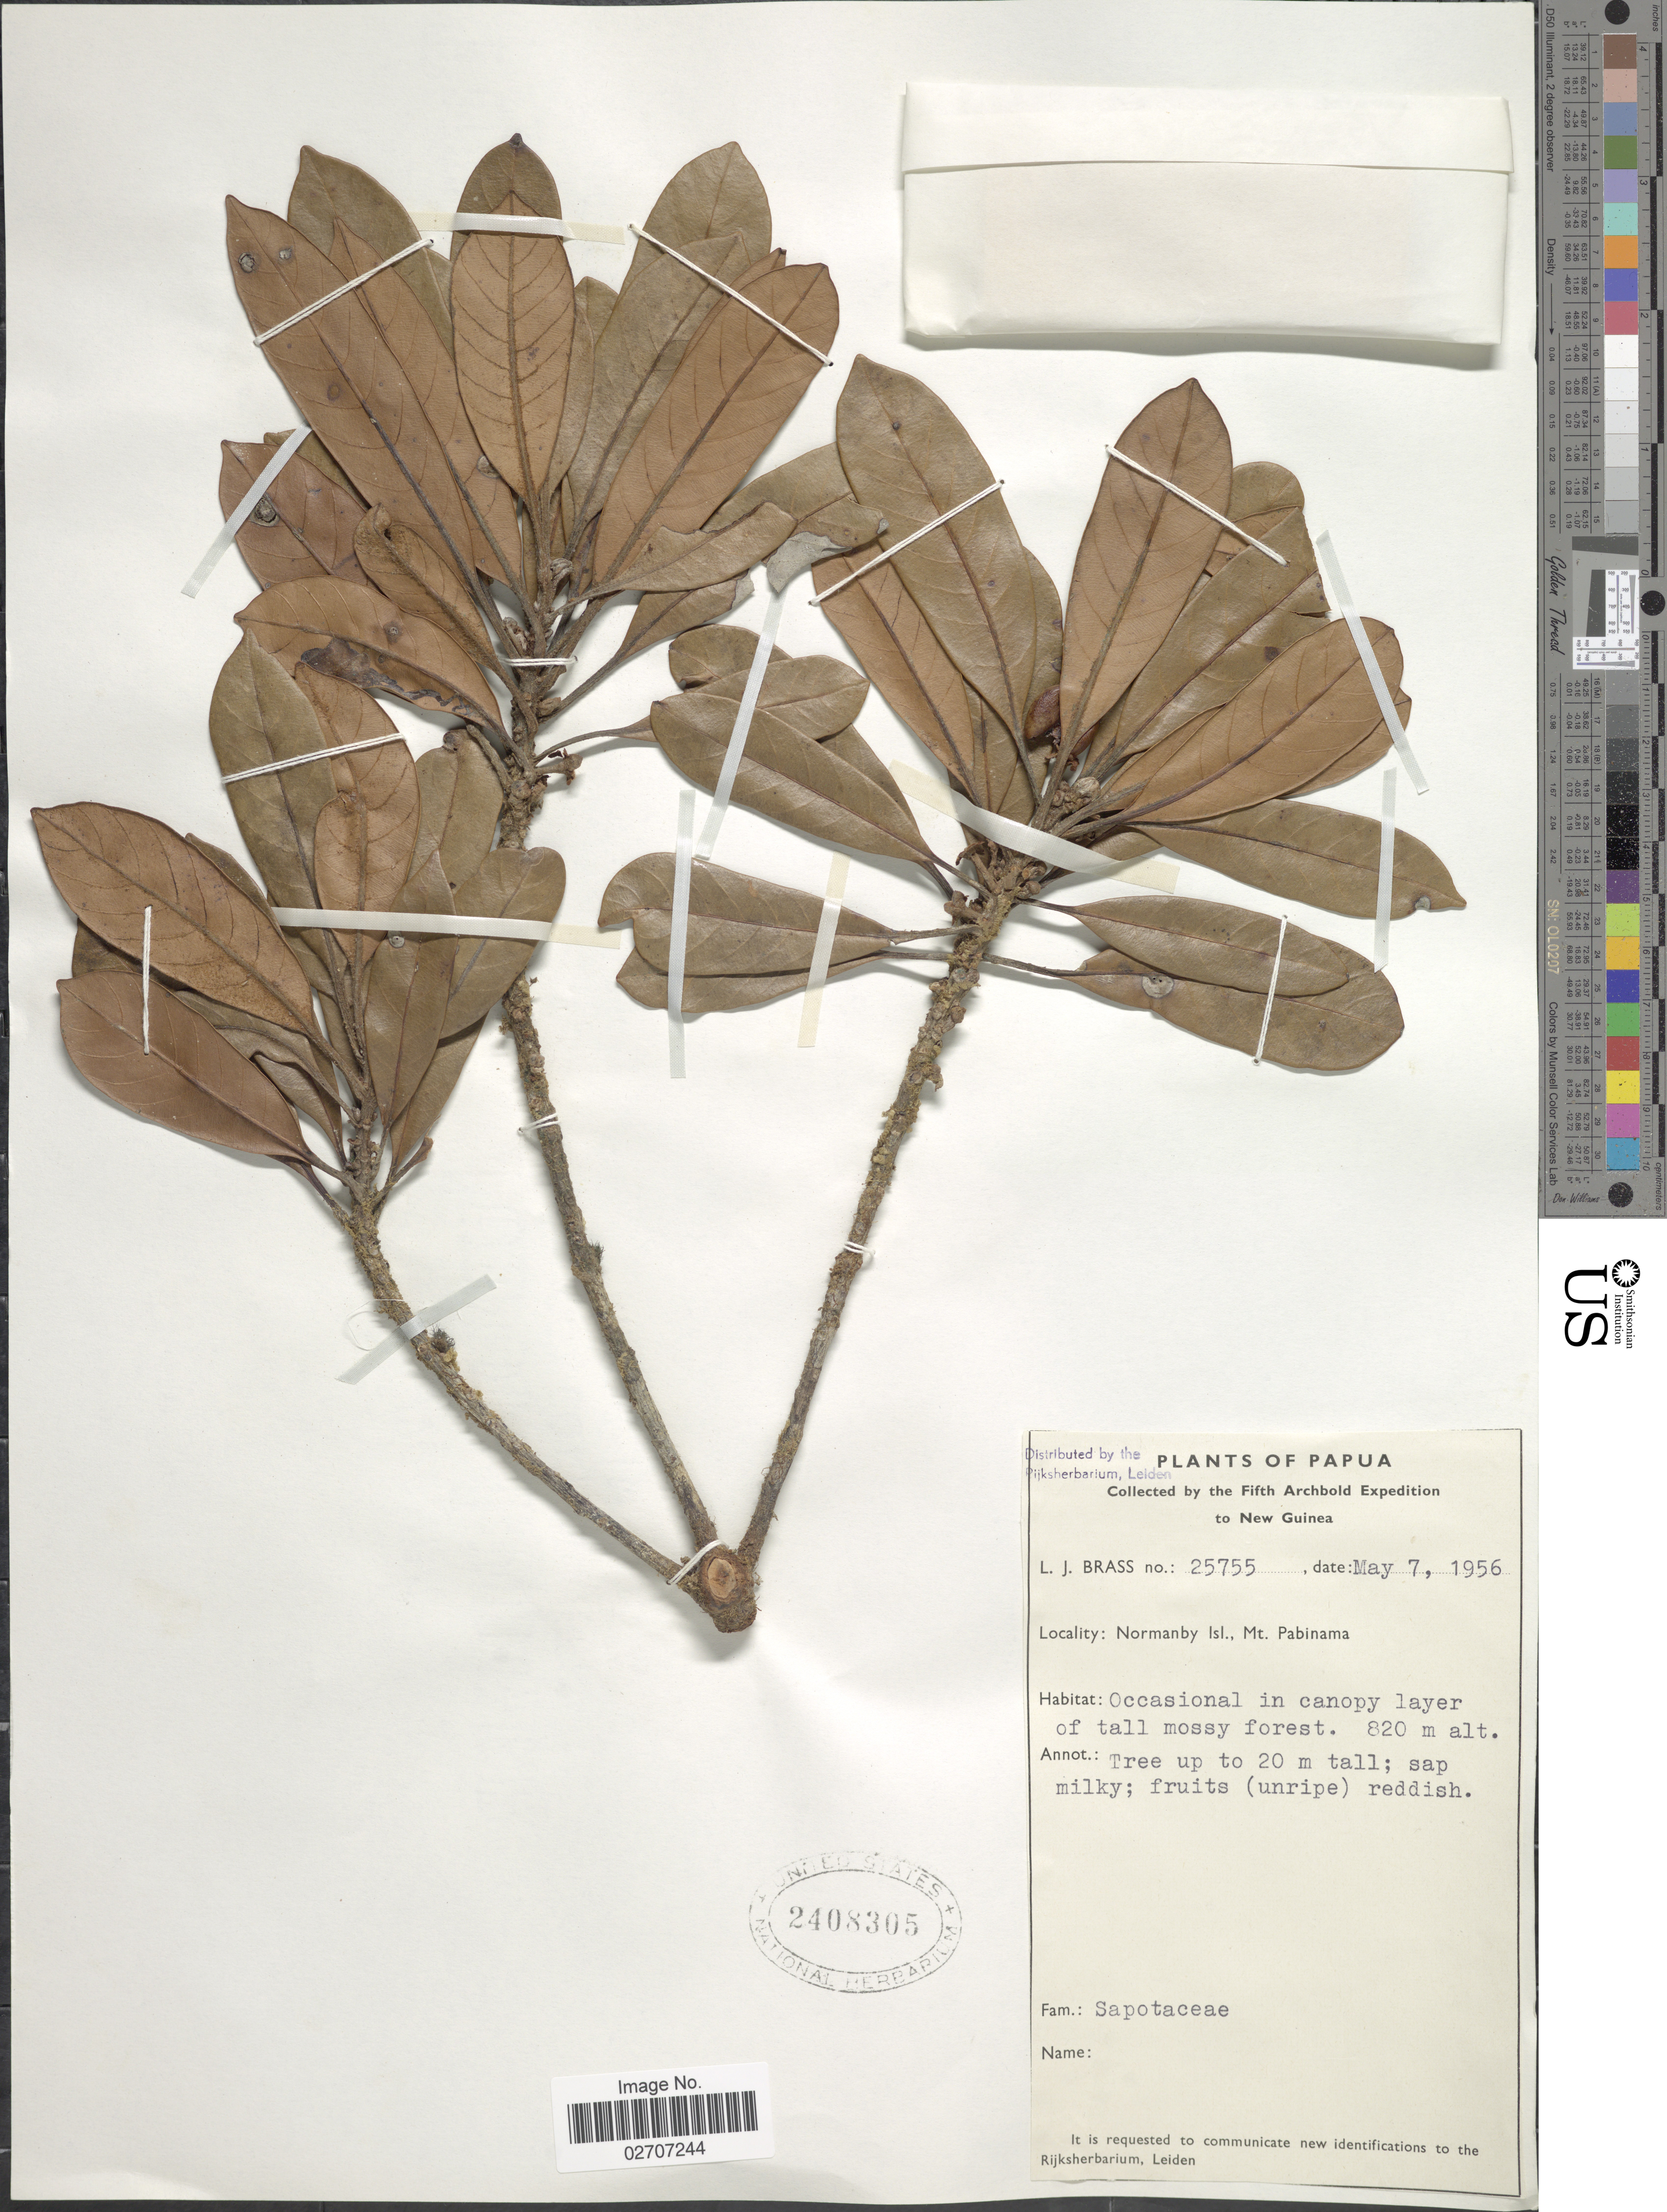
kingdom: Plantae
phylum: Tracheophyta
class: Magnoliopsida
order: Ericales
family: Sapotaceae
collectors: L. J. Brass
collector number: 25755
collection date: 1956-05-07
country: Papua New Guinea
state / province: Milne Bay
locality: Papua, New Guinea, Normanby Isl., Mt. Pabinama.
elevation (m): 820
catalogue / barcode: US 2408305